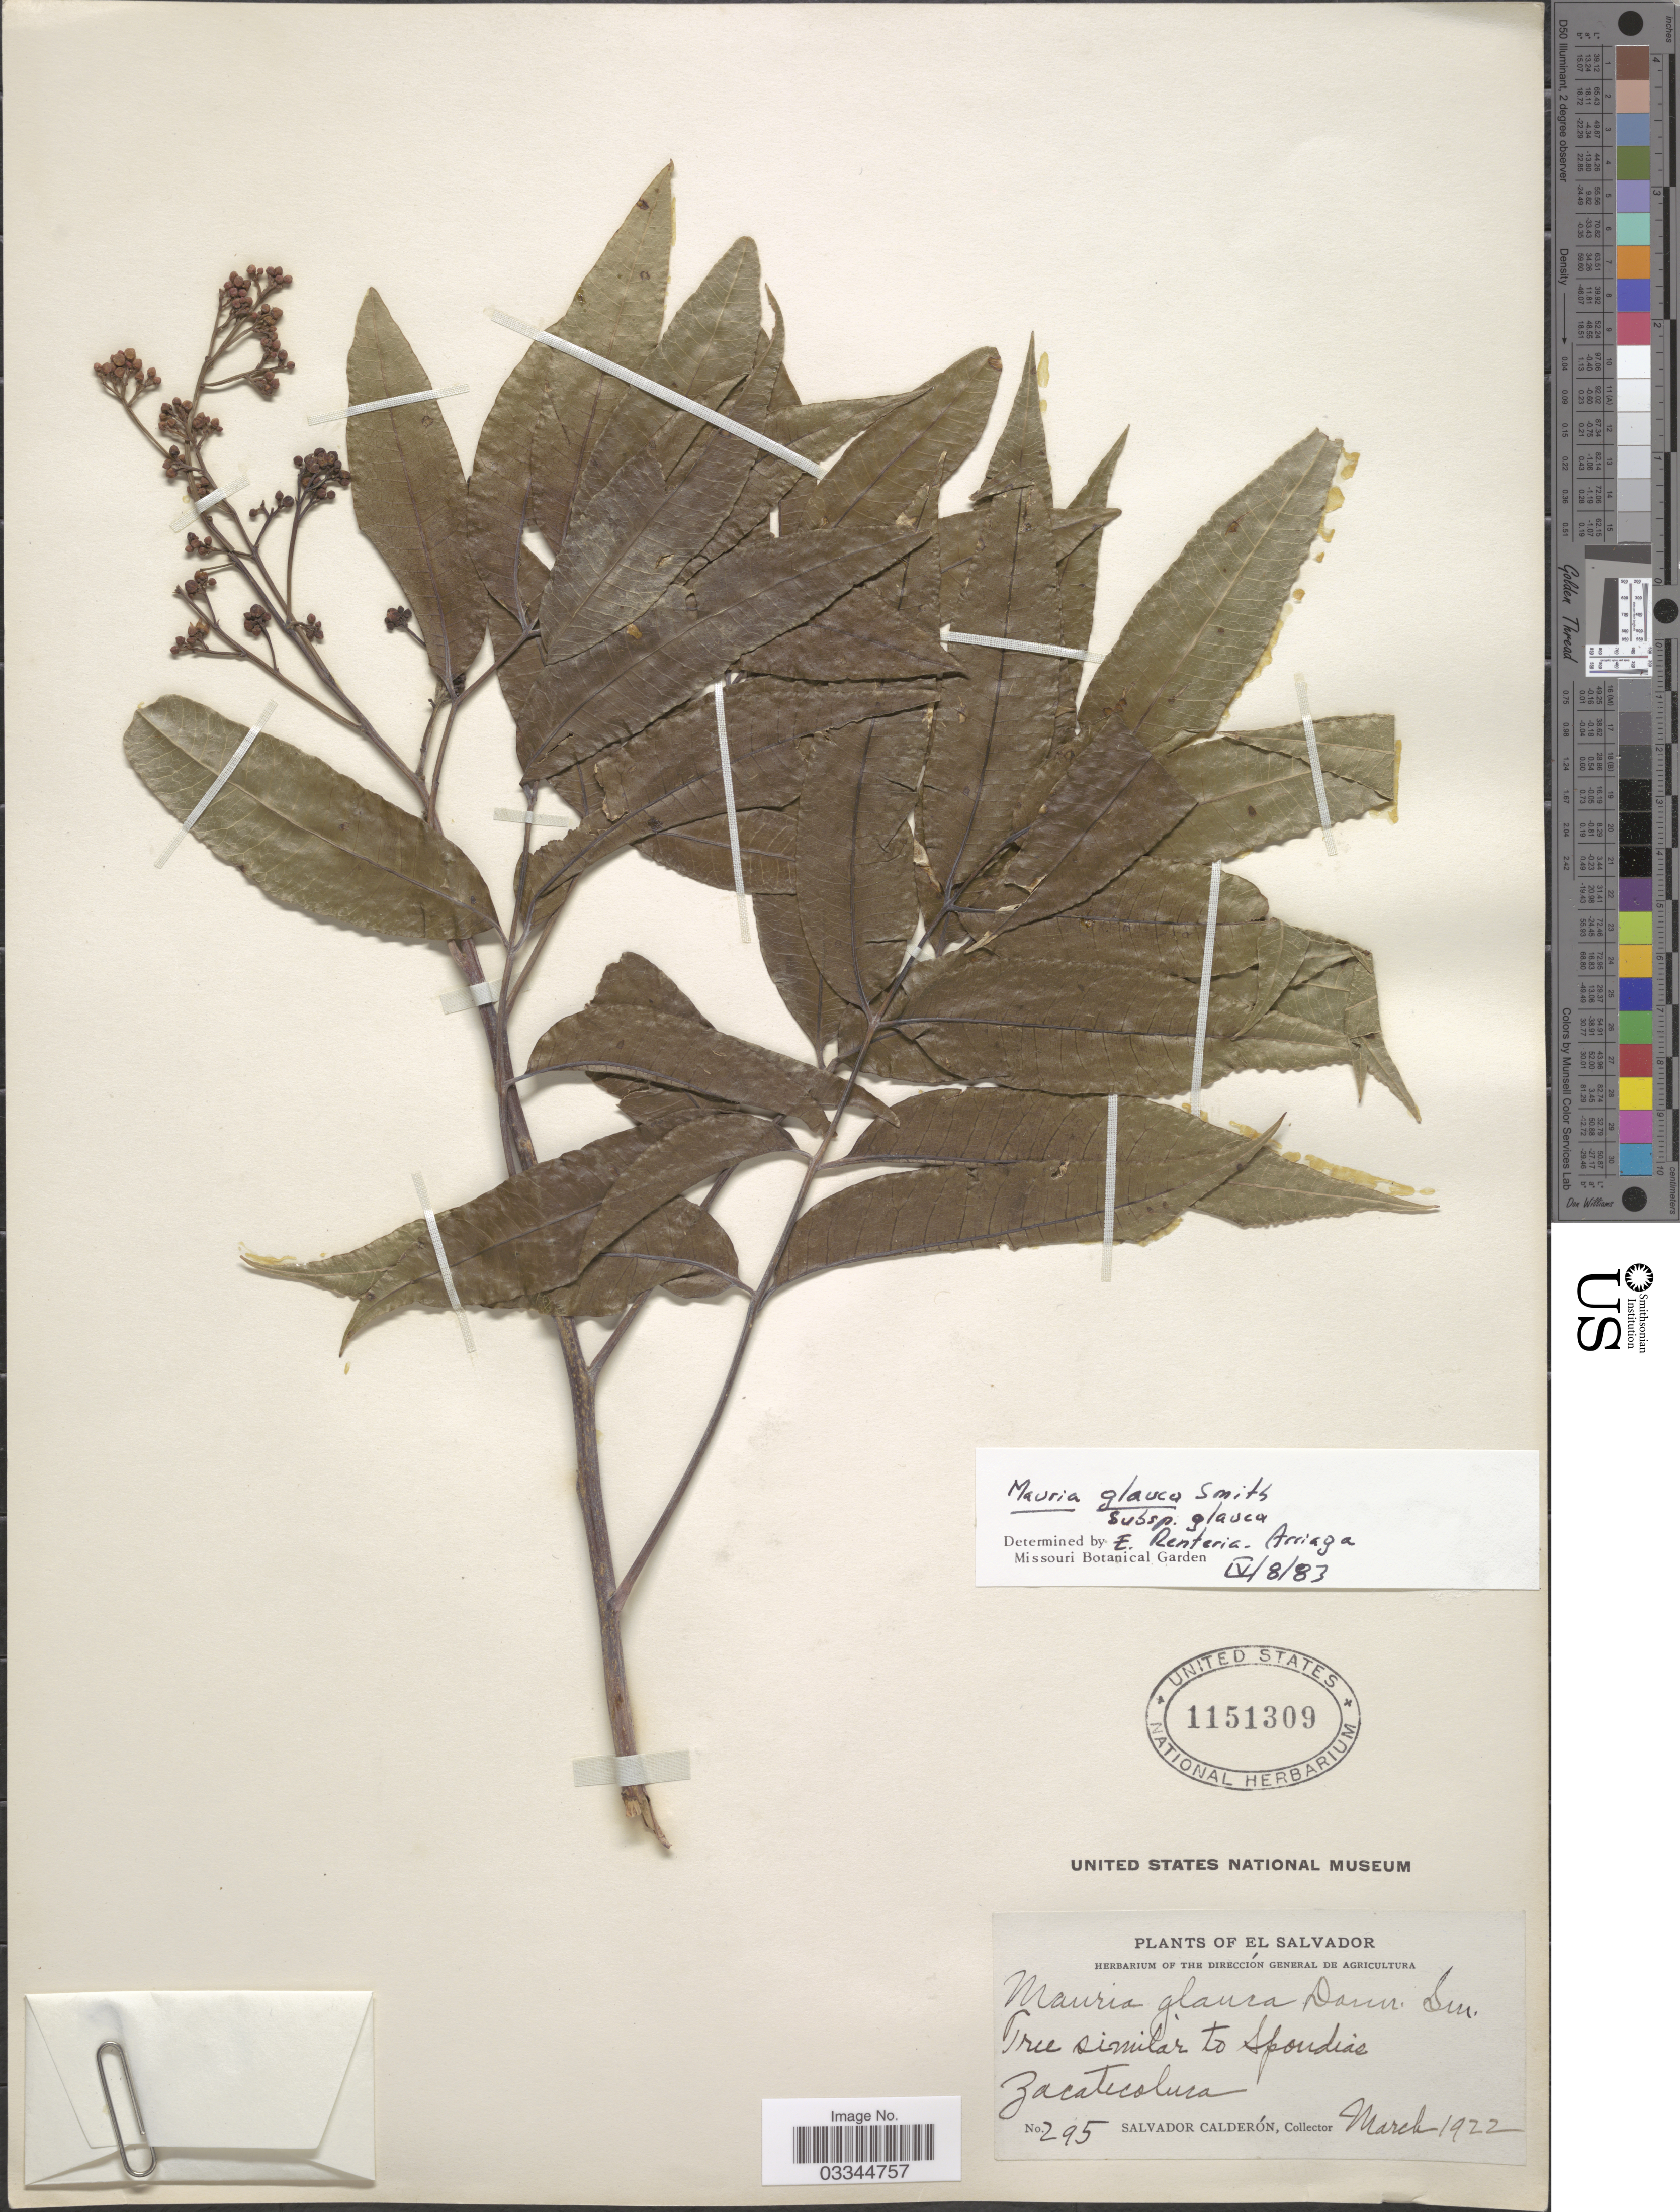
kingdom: Plantae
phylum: Tracheophyta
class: Magnoliopsida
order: Sapindales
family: Anacardiaceae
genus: Mauria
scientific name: Mauria glauca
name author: Donn. Sm.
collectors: S. Calderón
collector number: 295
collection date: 1922-03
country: El Salvador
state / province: La Paz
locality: Zacatecoluca.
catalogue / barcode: US 1151309